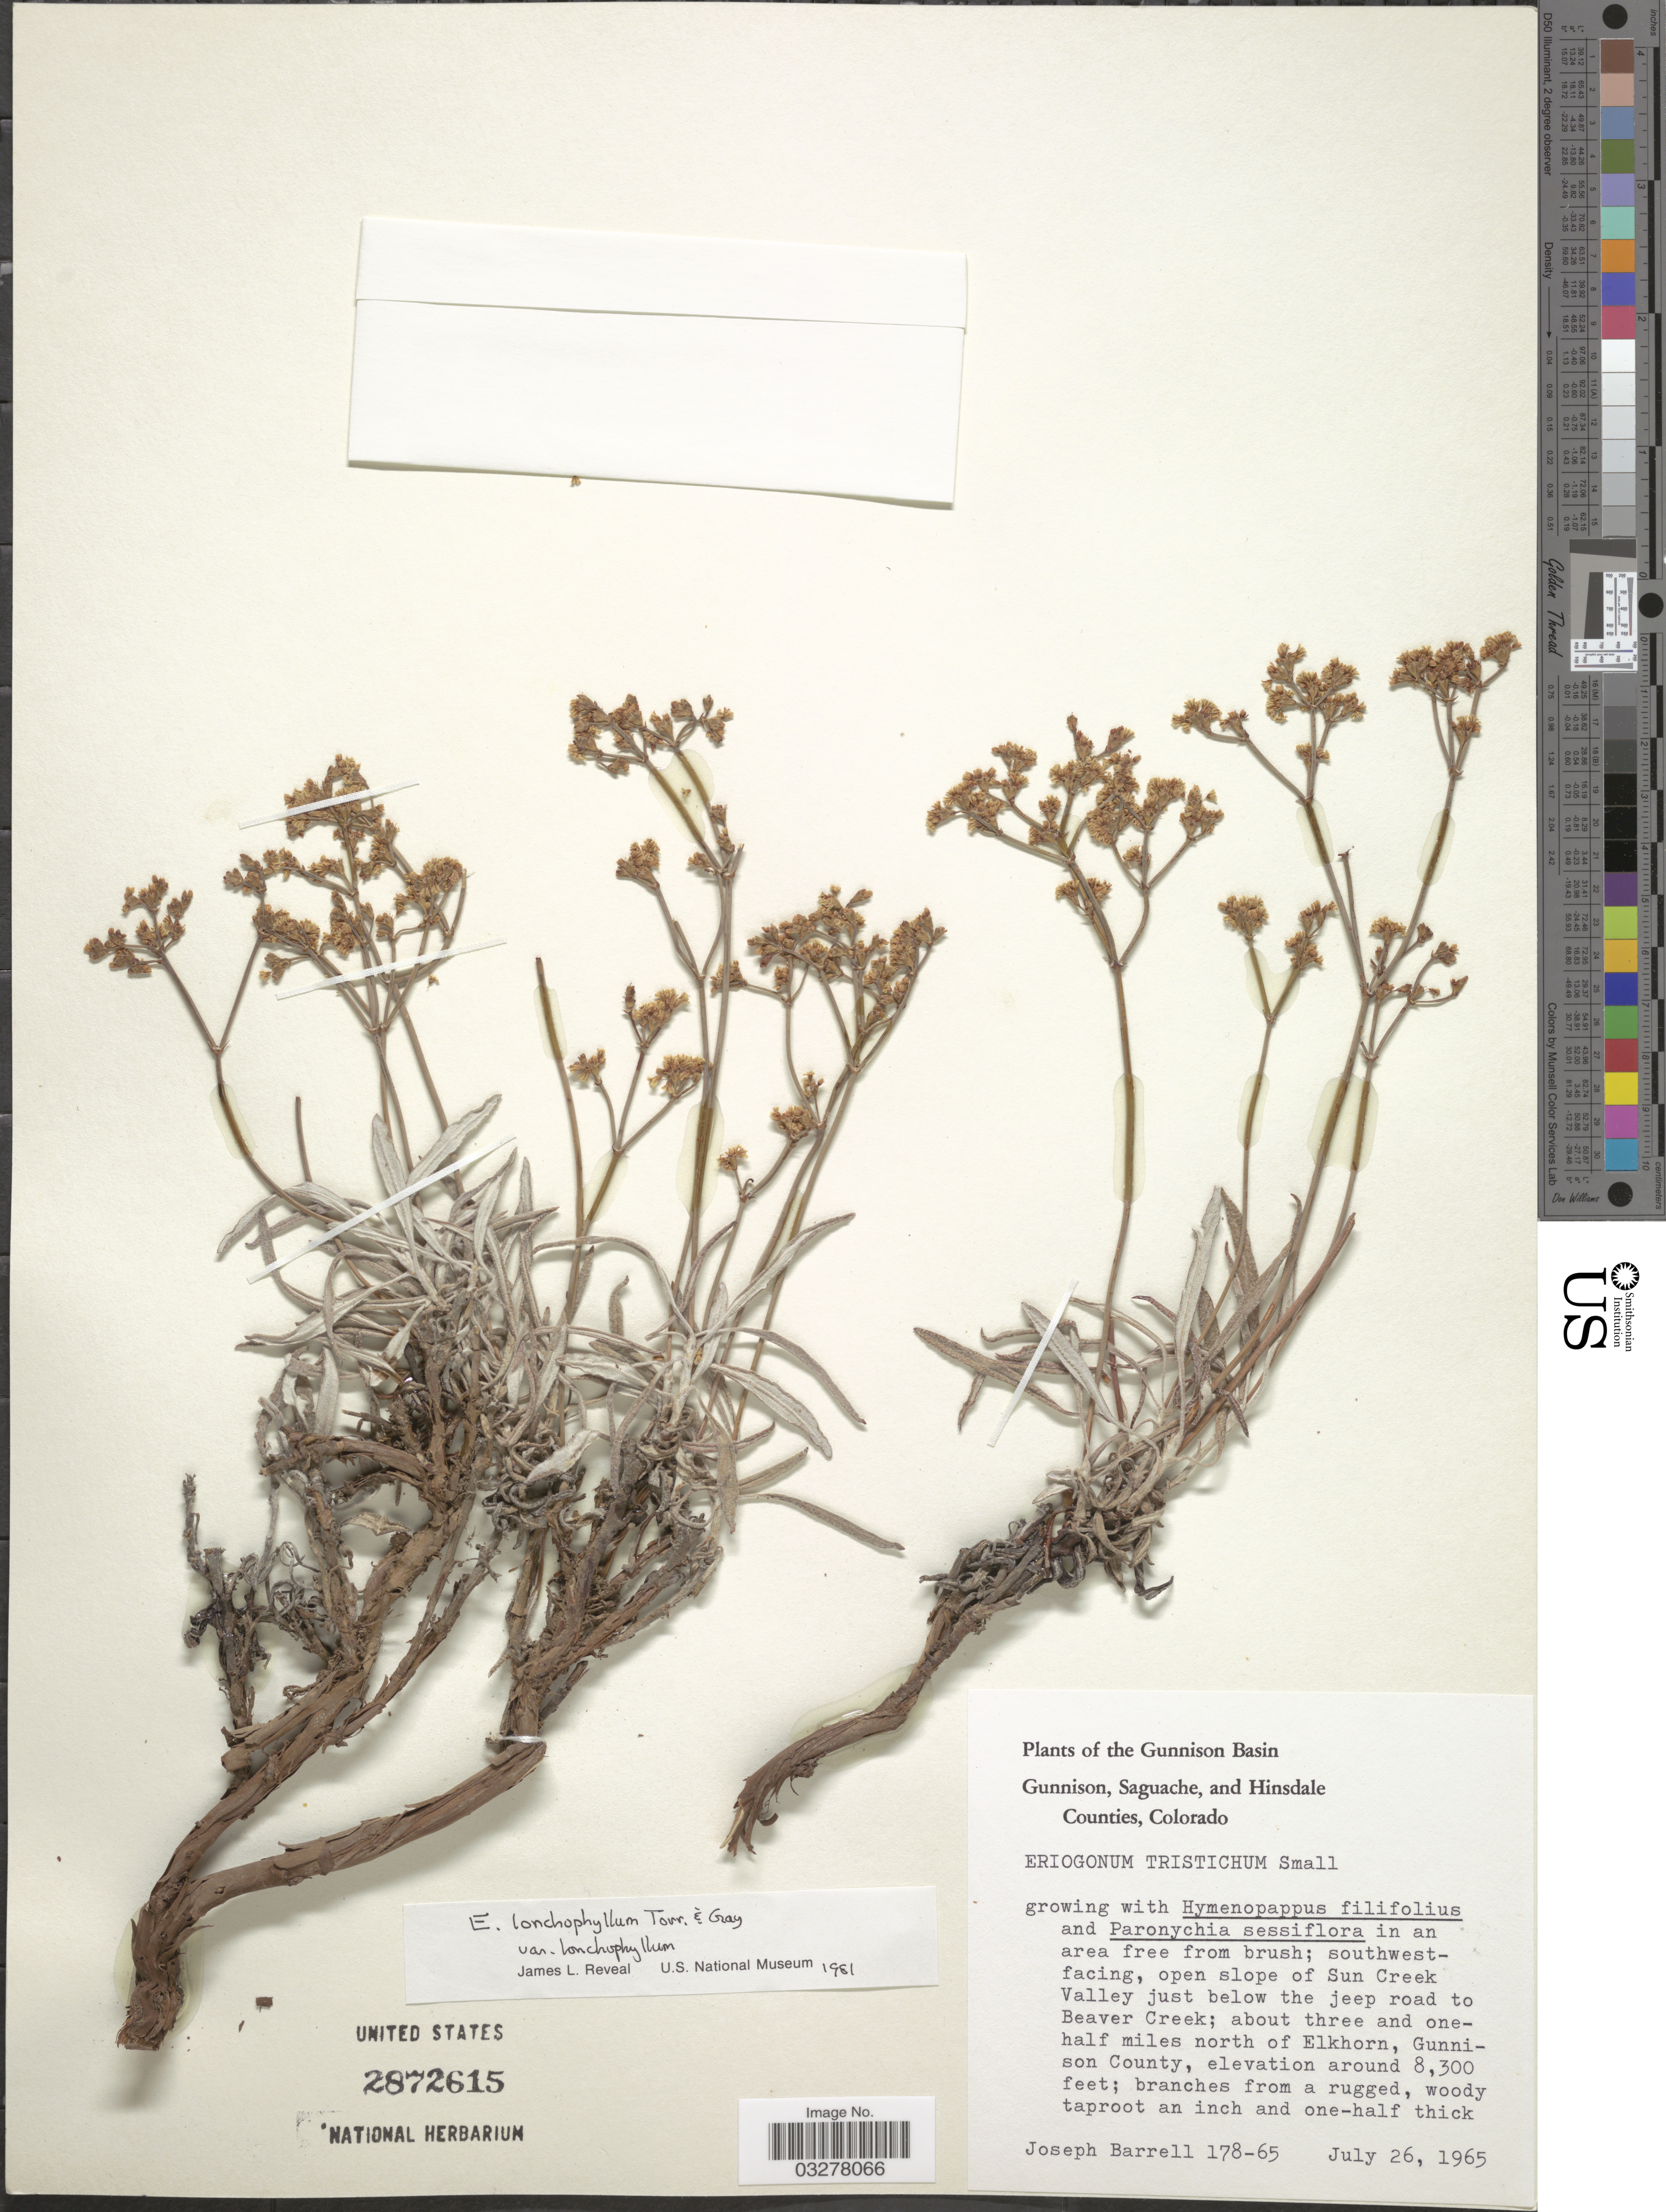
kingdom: Plantae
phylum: Tracheophyta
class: Magnoliopsida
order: Caryophyllales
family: Polygonaceae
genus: Eriogonum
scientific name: Eriogonum lonchophyllum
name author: Torr. & A. Gray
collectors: J. Barrell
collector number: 178-65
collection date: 1965-07-26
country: United States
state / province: Colorado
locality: Gunnison Basin. Open slope of Sun Creek Valley just below the jeep road to Beaver Creek; about three and one-half miles north of Elkhorn, Gunnison County.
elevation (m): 2530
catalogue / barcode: US 2872615